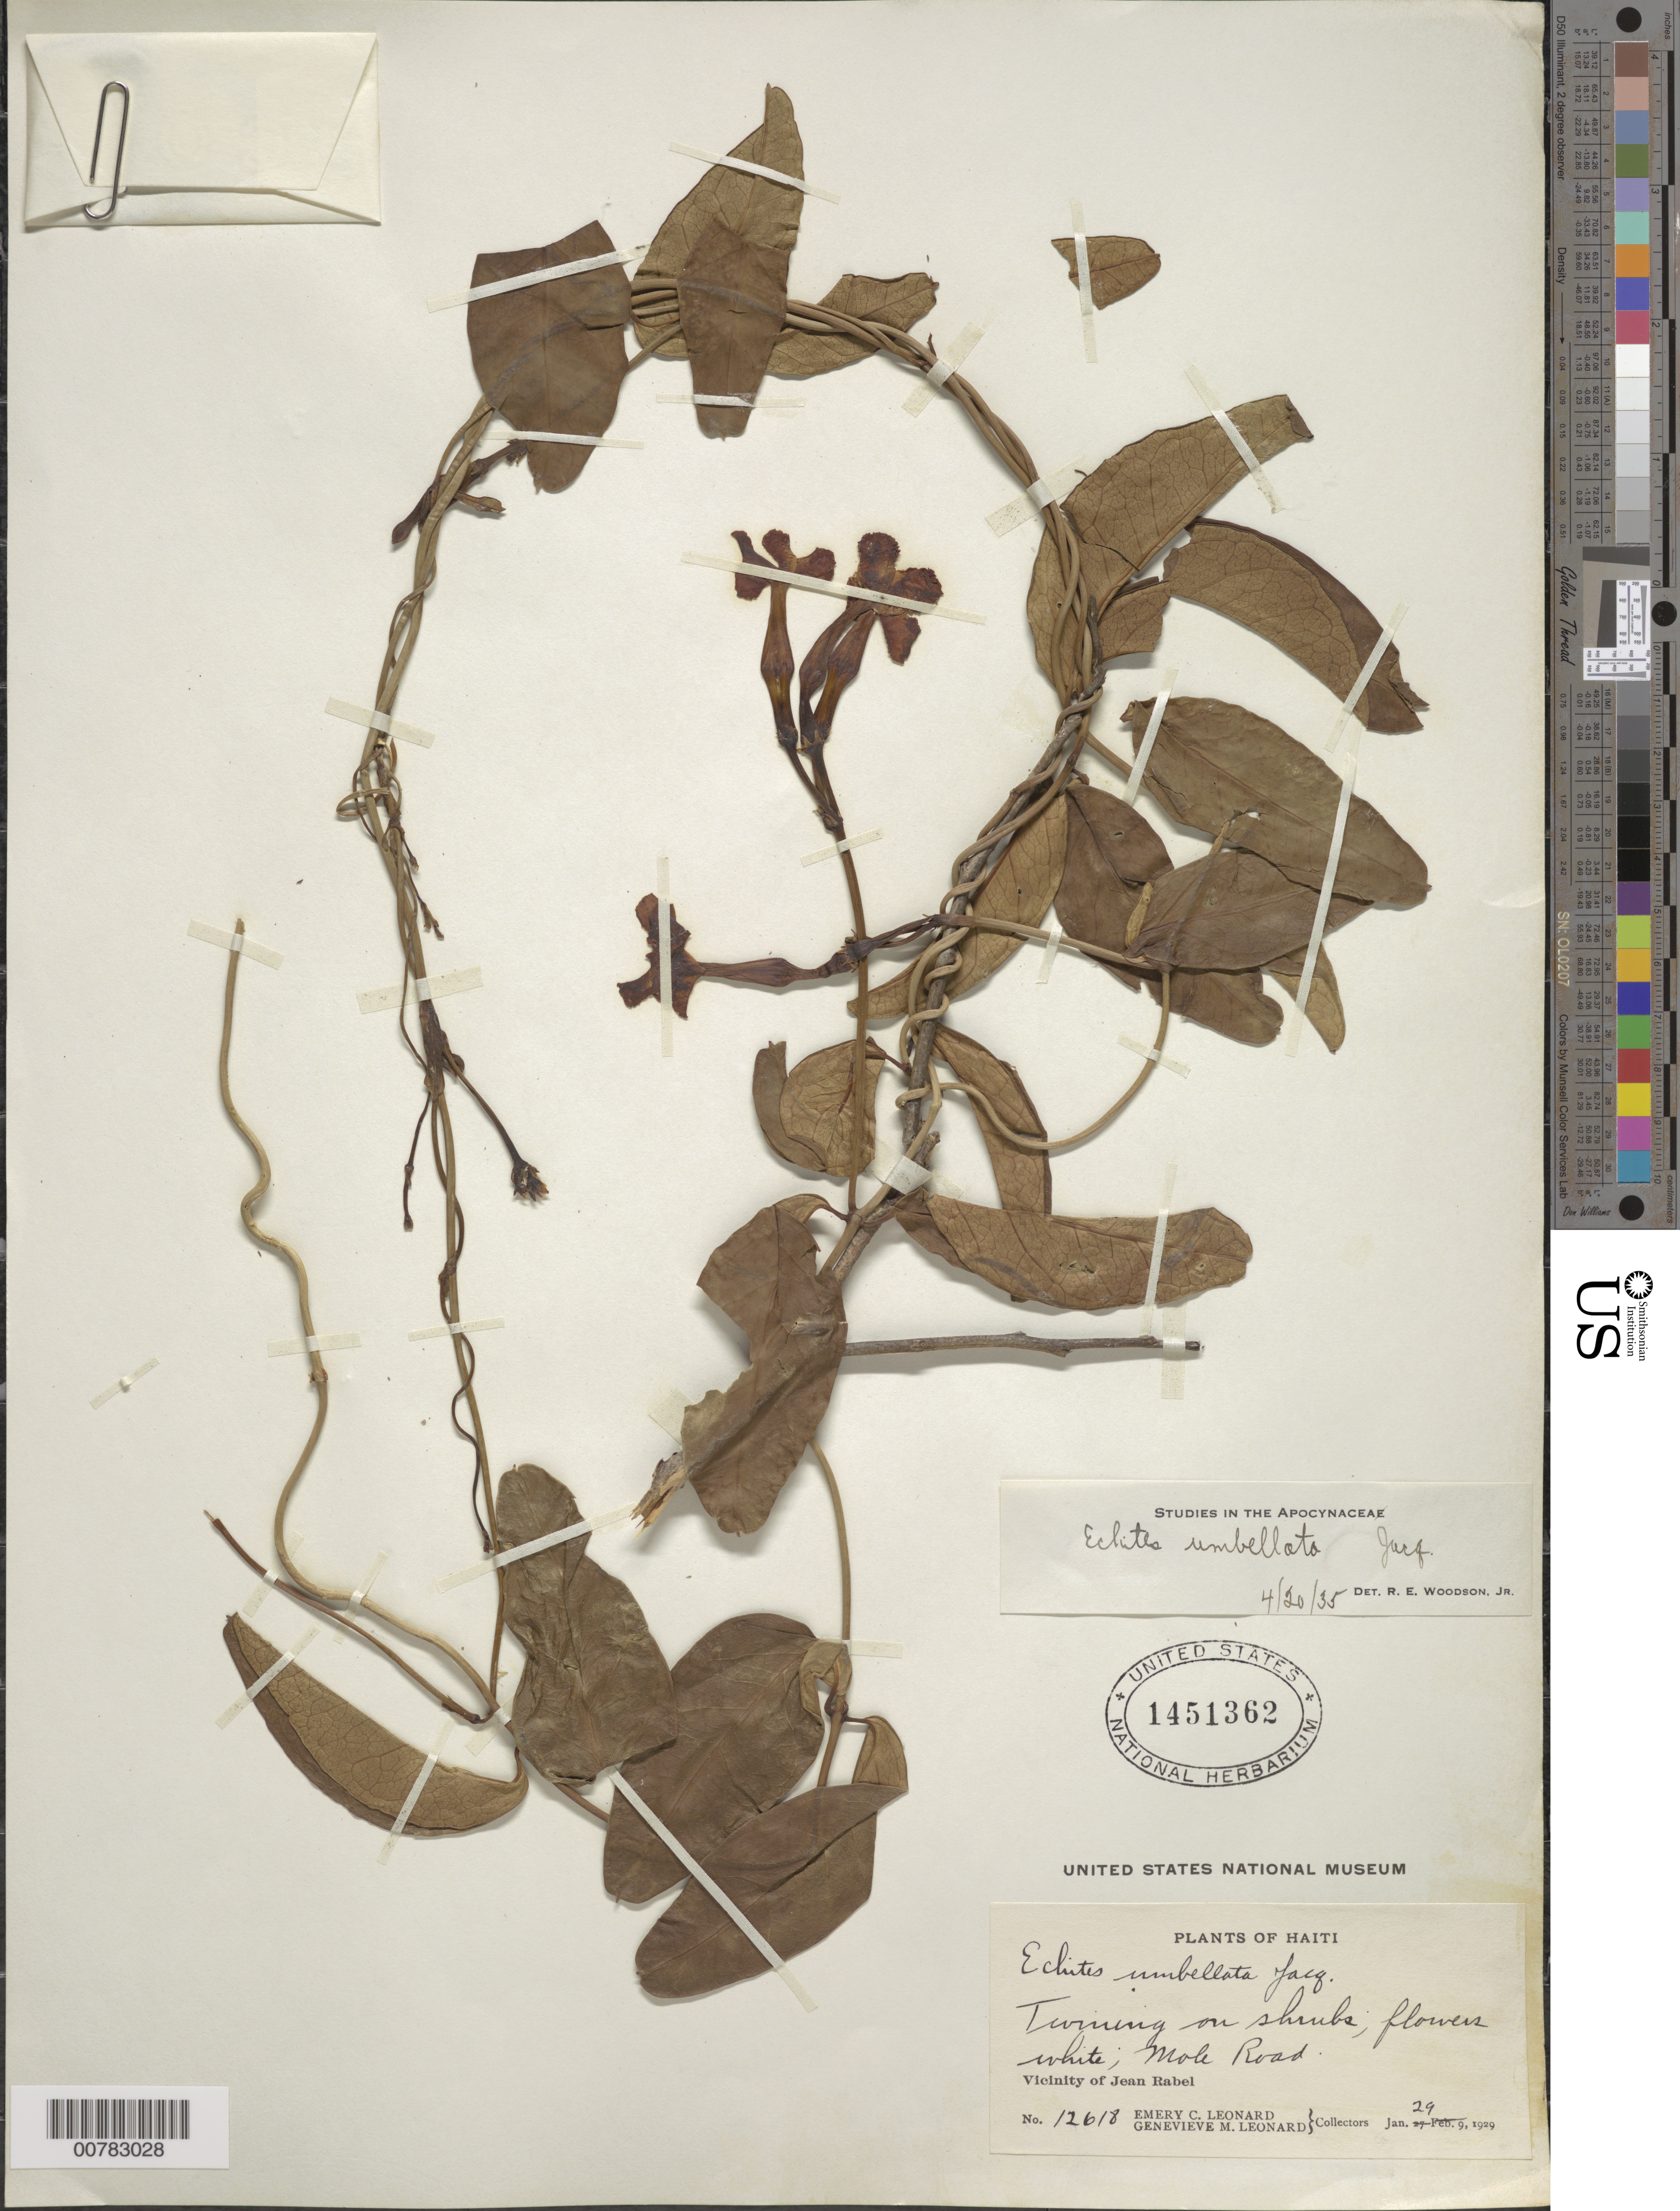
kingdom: Plantae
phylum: Tracheophyta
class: Magnoliopsida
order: Gentianales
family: Apocynaceae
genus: Echites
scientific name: Echites umbellatus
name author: Jacq.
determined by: Woodson, R. E., Jr.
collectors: E. C. Leonard & G. M. Leonard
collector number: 12618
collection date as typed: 29 Jan 1929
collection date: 1929-01-29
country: Haiti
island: Hispaniola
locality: Vicinity of Jean Rabel, Mole Road.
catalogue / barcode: US 1451362